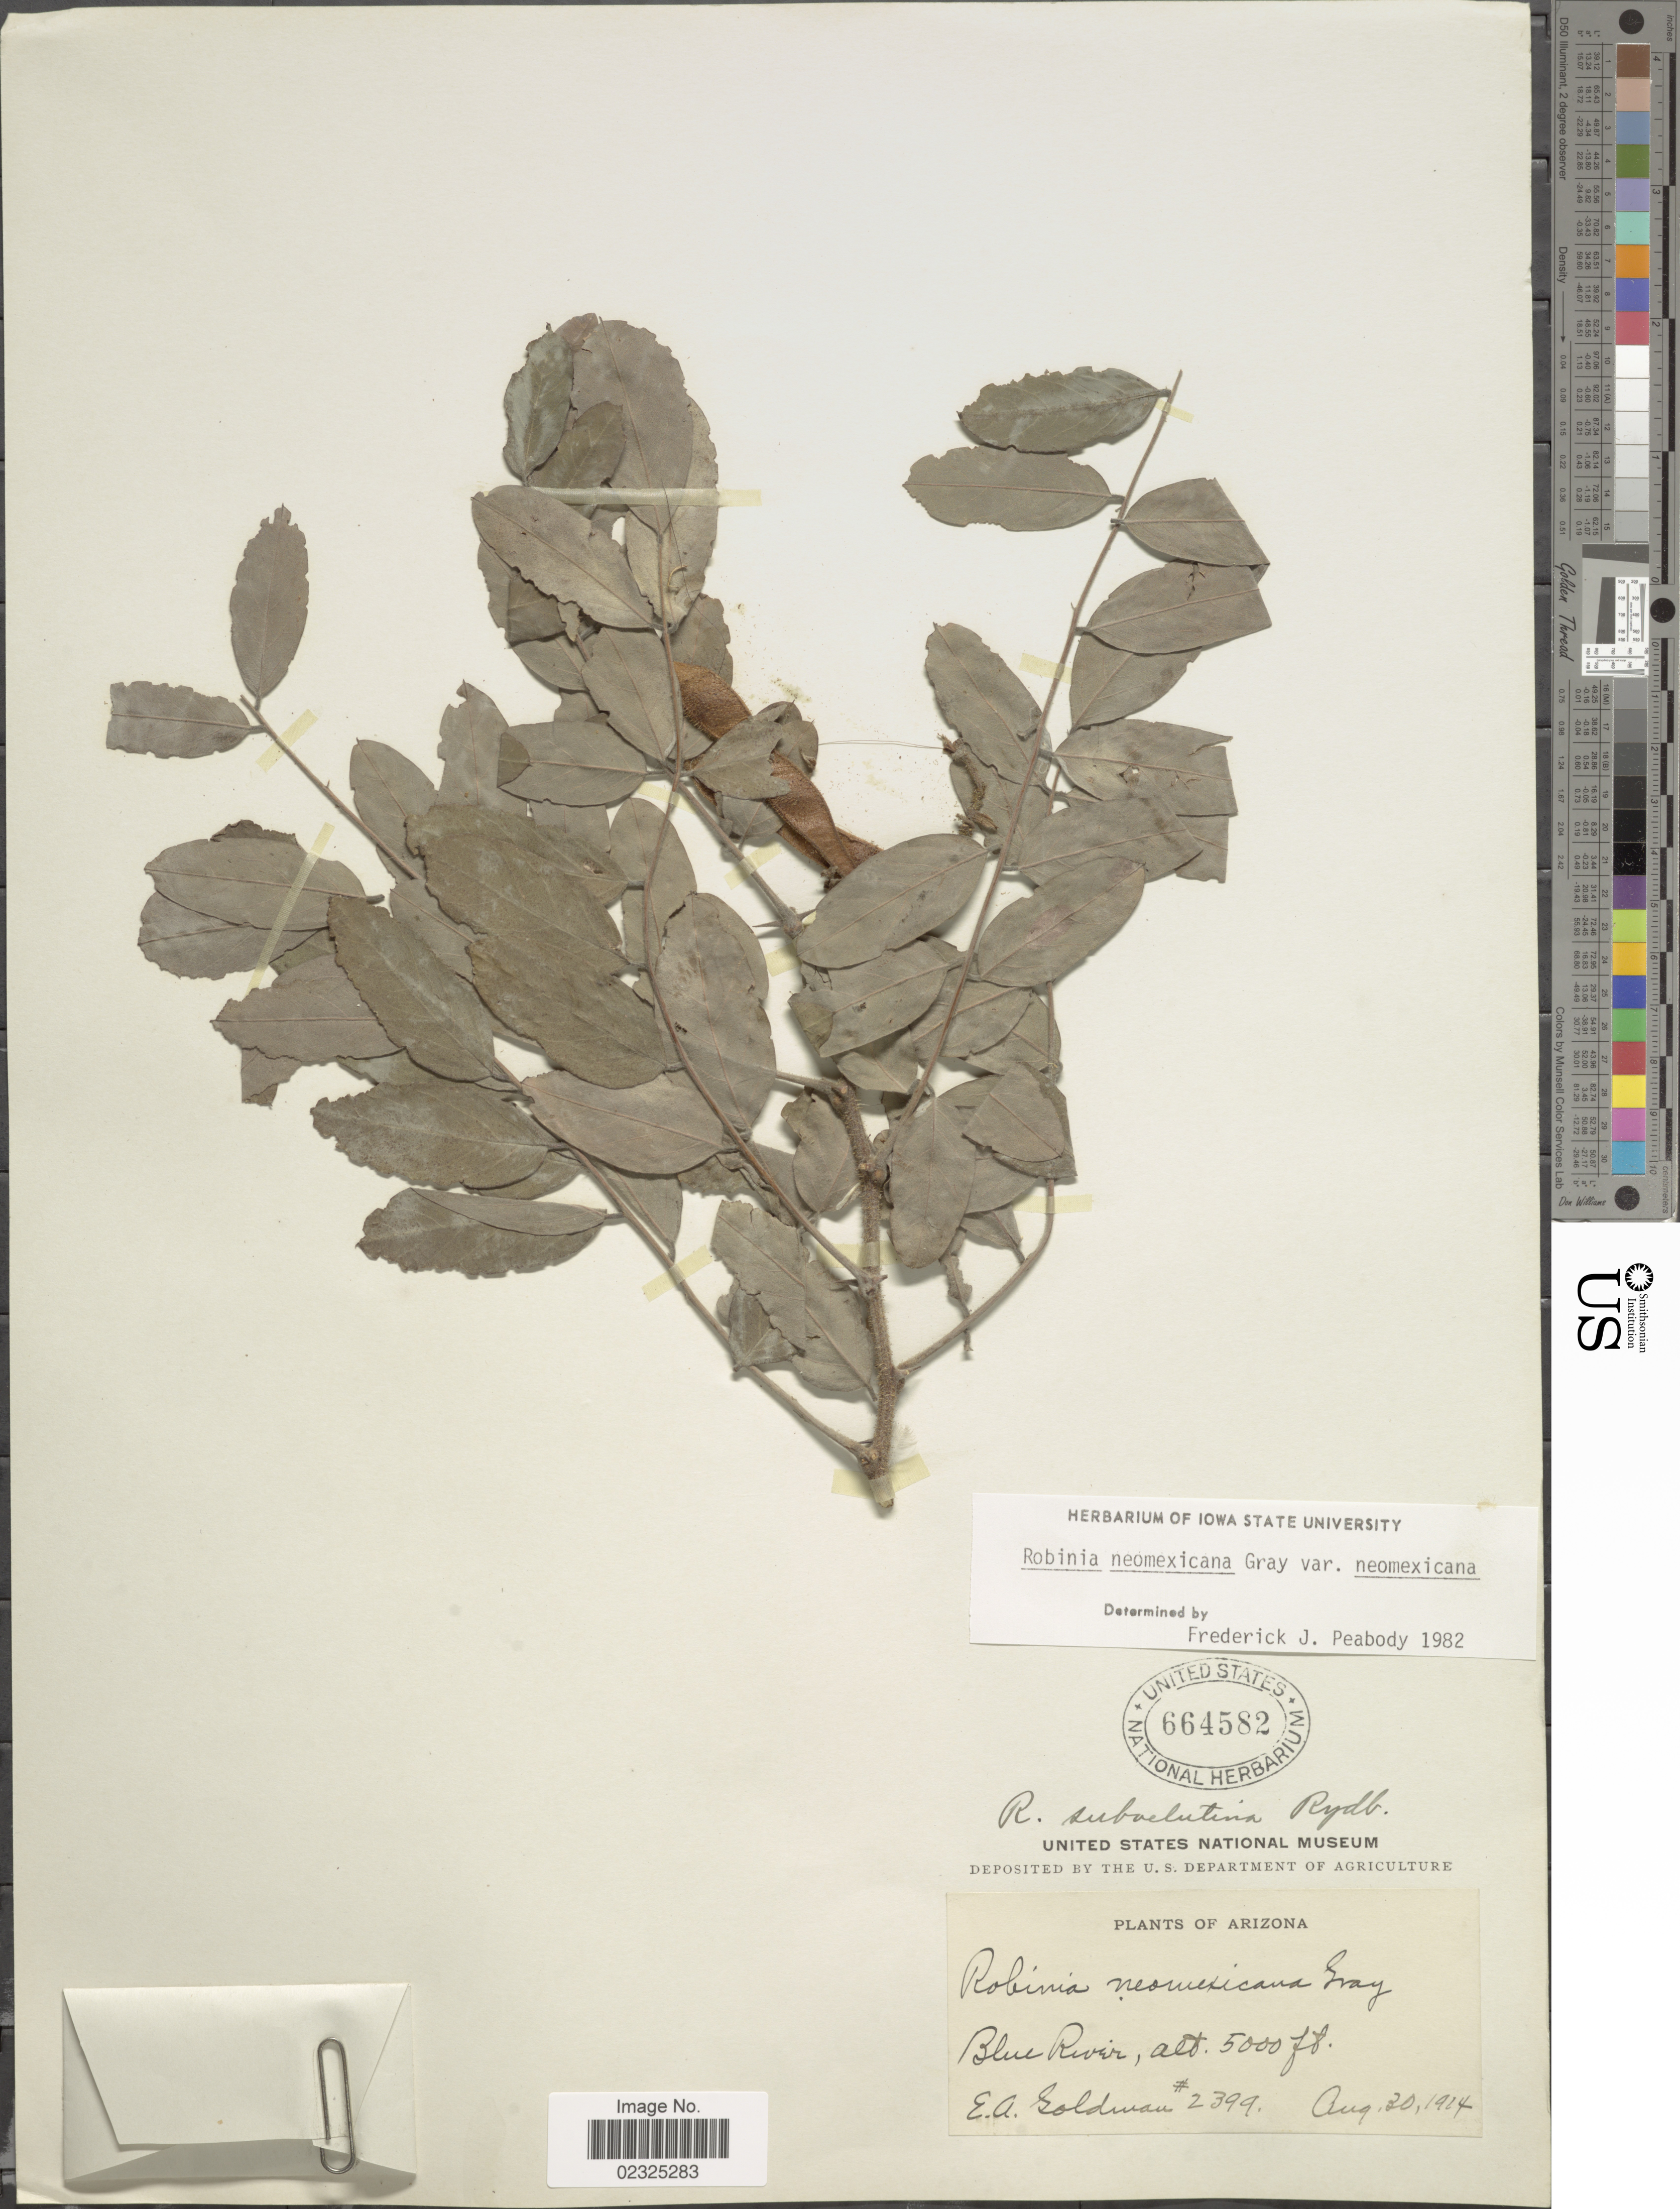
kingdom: Plantae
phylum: Tracheophyta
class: Magnoliopsida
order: Fabales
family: Fabaceae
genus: Robinia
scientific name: Robinia neomexicana var. neomexicana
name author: A. Gray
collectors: E. Soldman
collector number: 2399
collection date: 1924-08-30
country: United States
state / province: Arizona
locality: Blue River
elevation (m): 1524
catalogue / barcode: US 664582